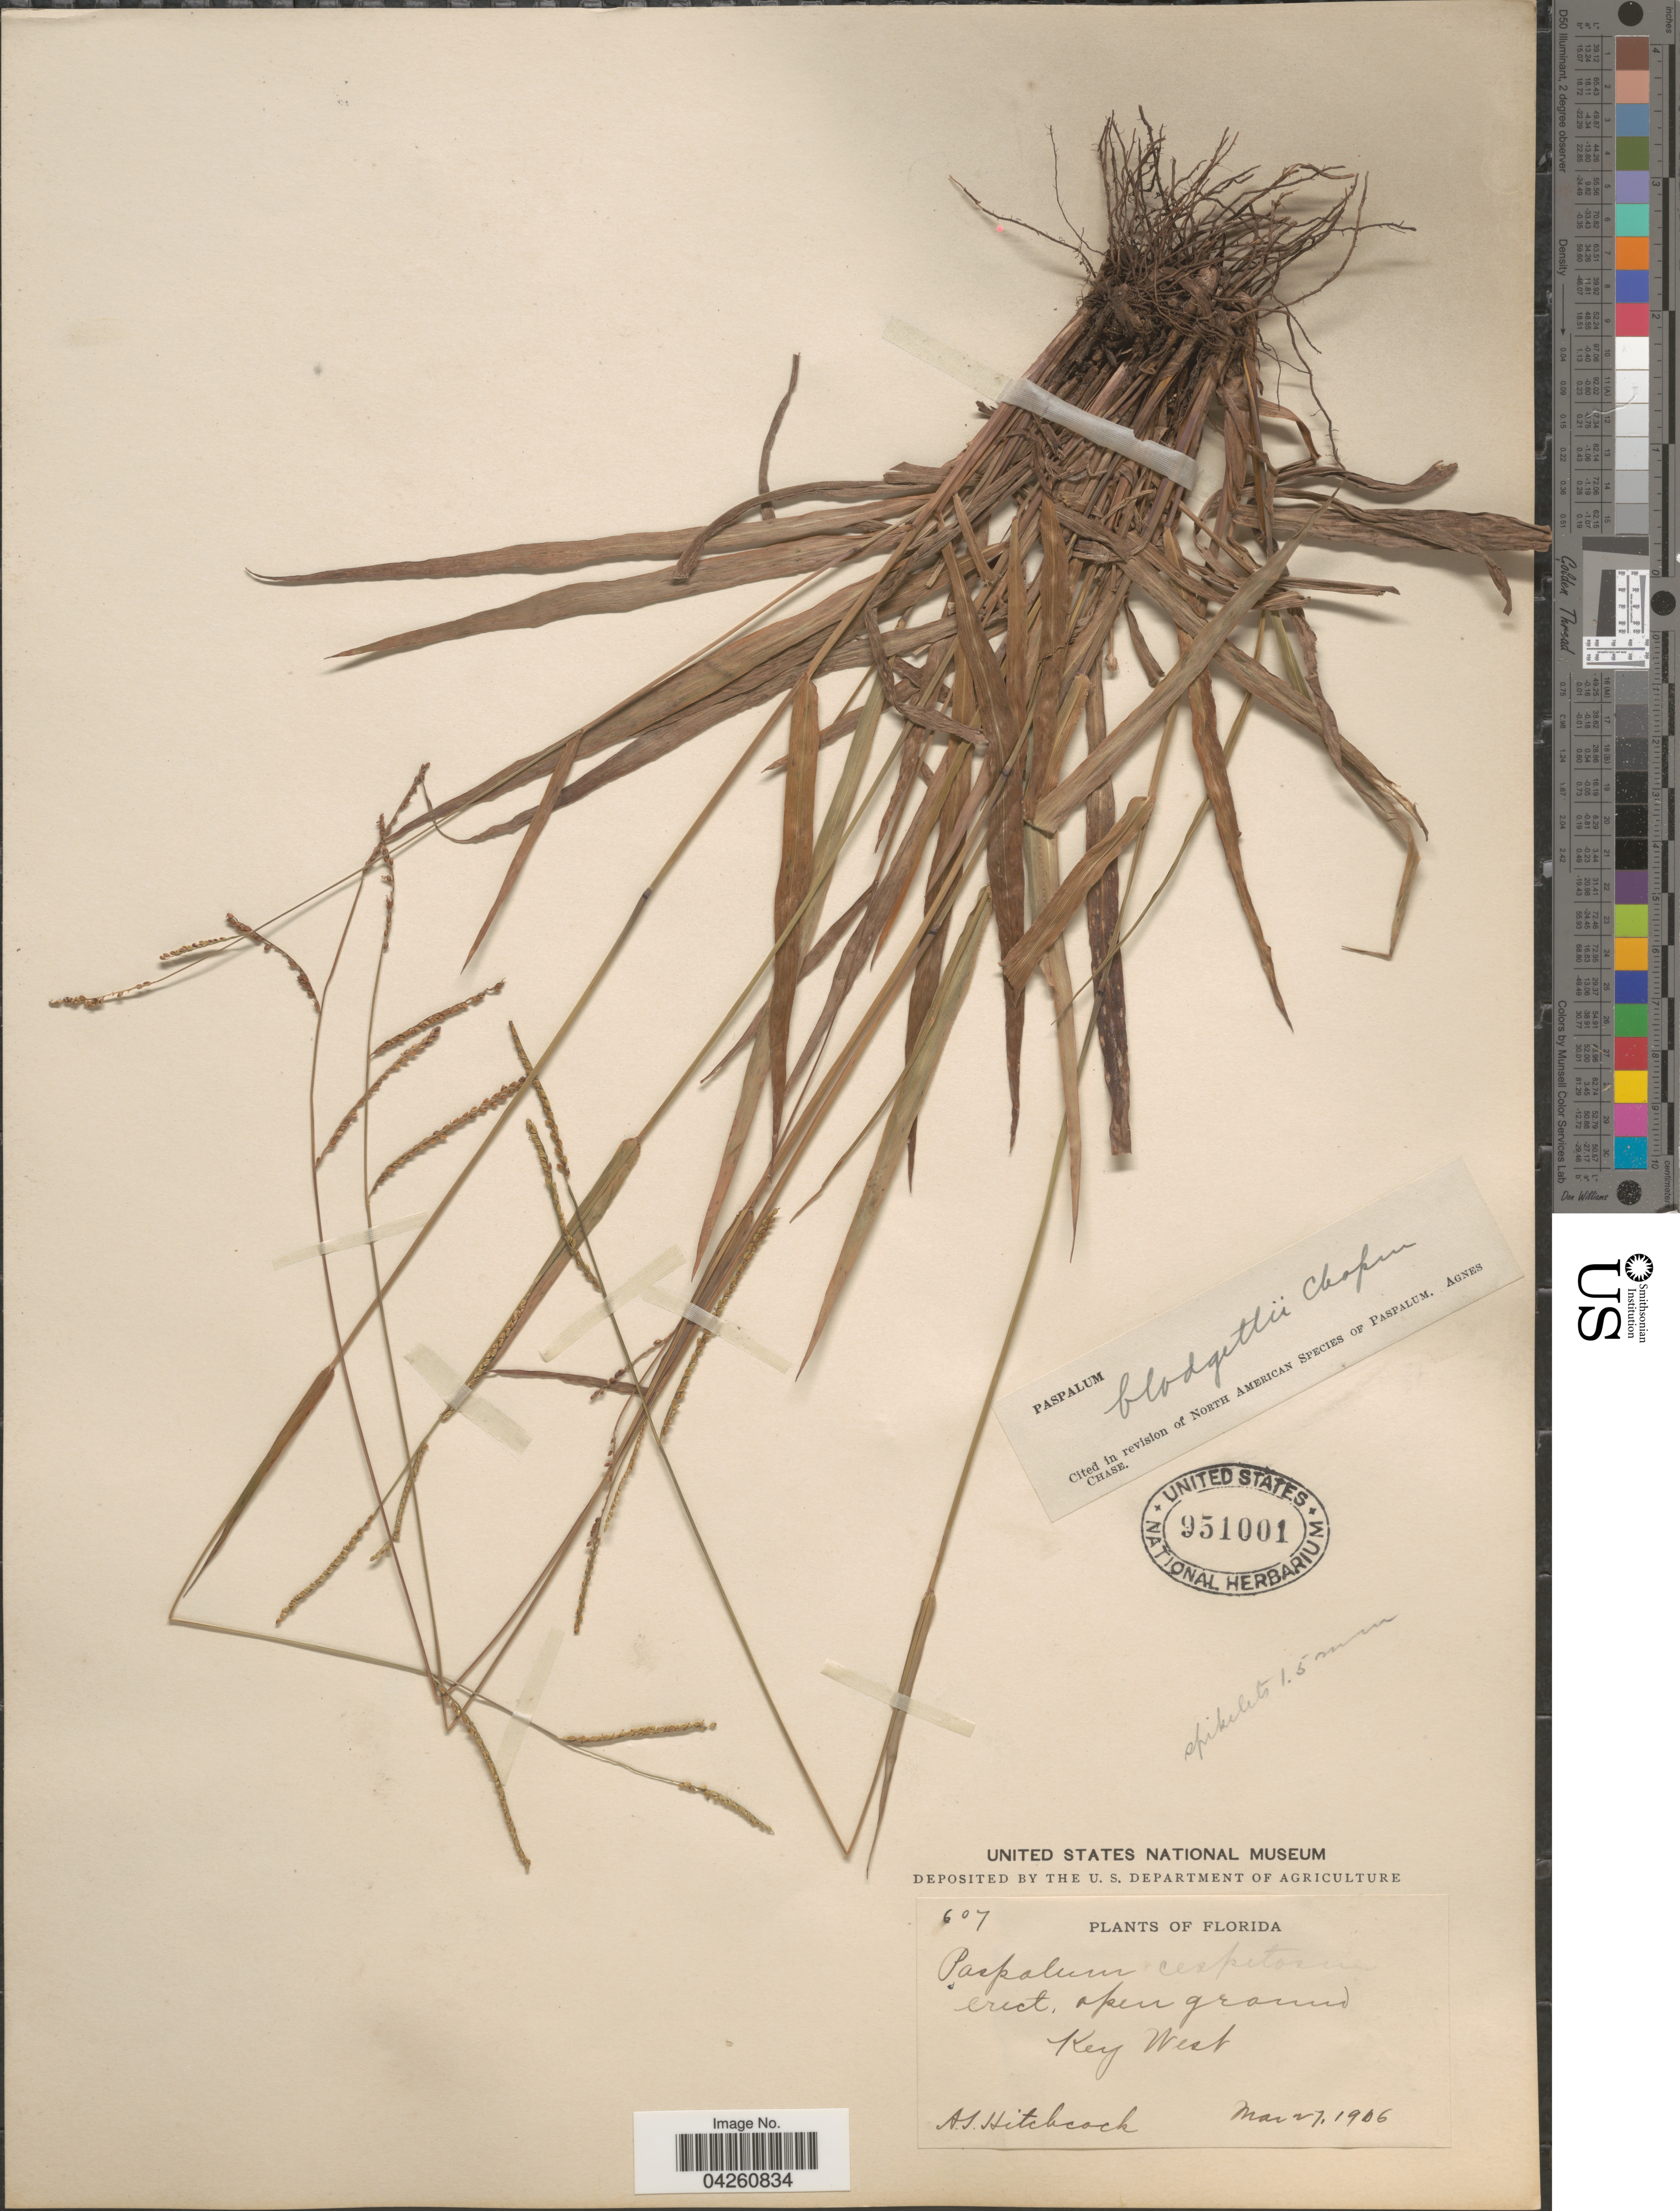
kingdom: Plantae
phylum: Tracheophyta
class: Liliopsida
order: Poales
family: Poaceae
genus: Paspalum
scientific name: Paspalum blodgettii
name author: Chapm.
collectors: A. S. Hitchcock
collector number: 607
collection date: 1906-03-27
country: United States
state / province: Florida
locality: Open ground. Key West.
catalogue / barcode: US 951001